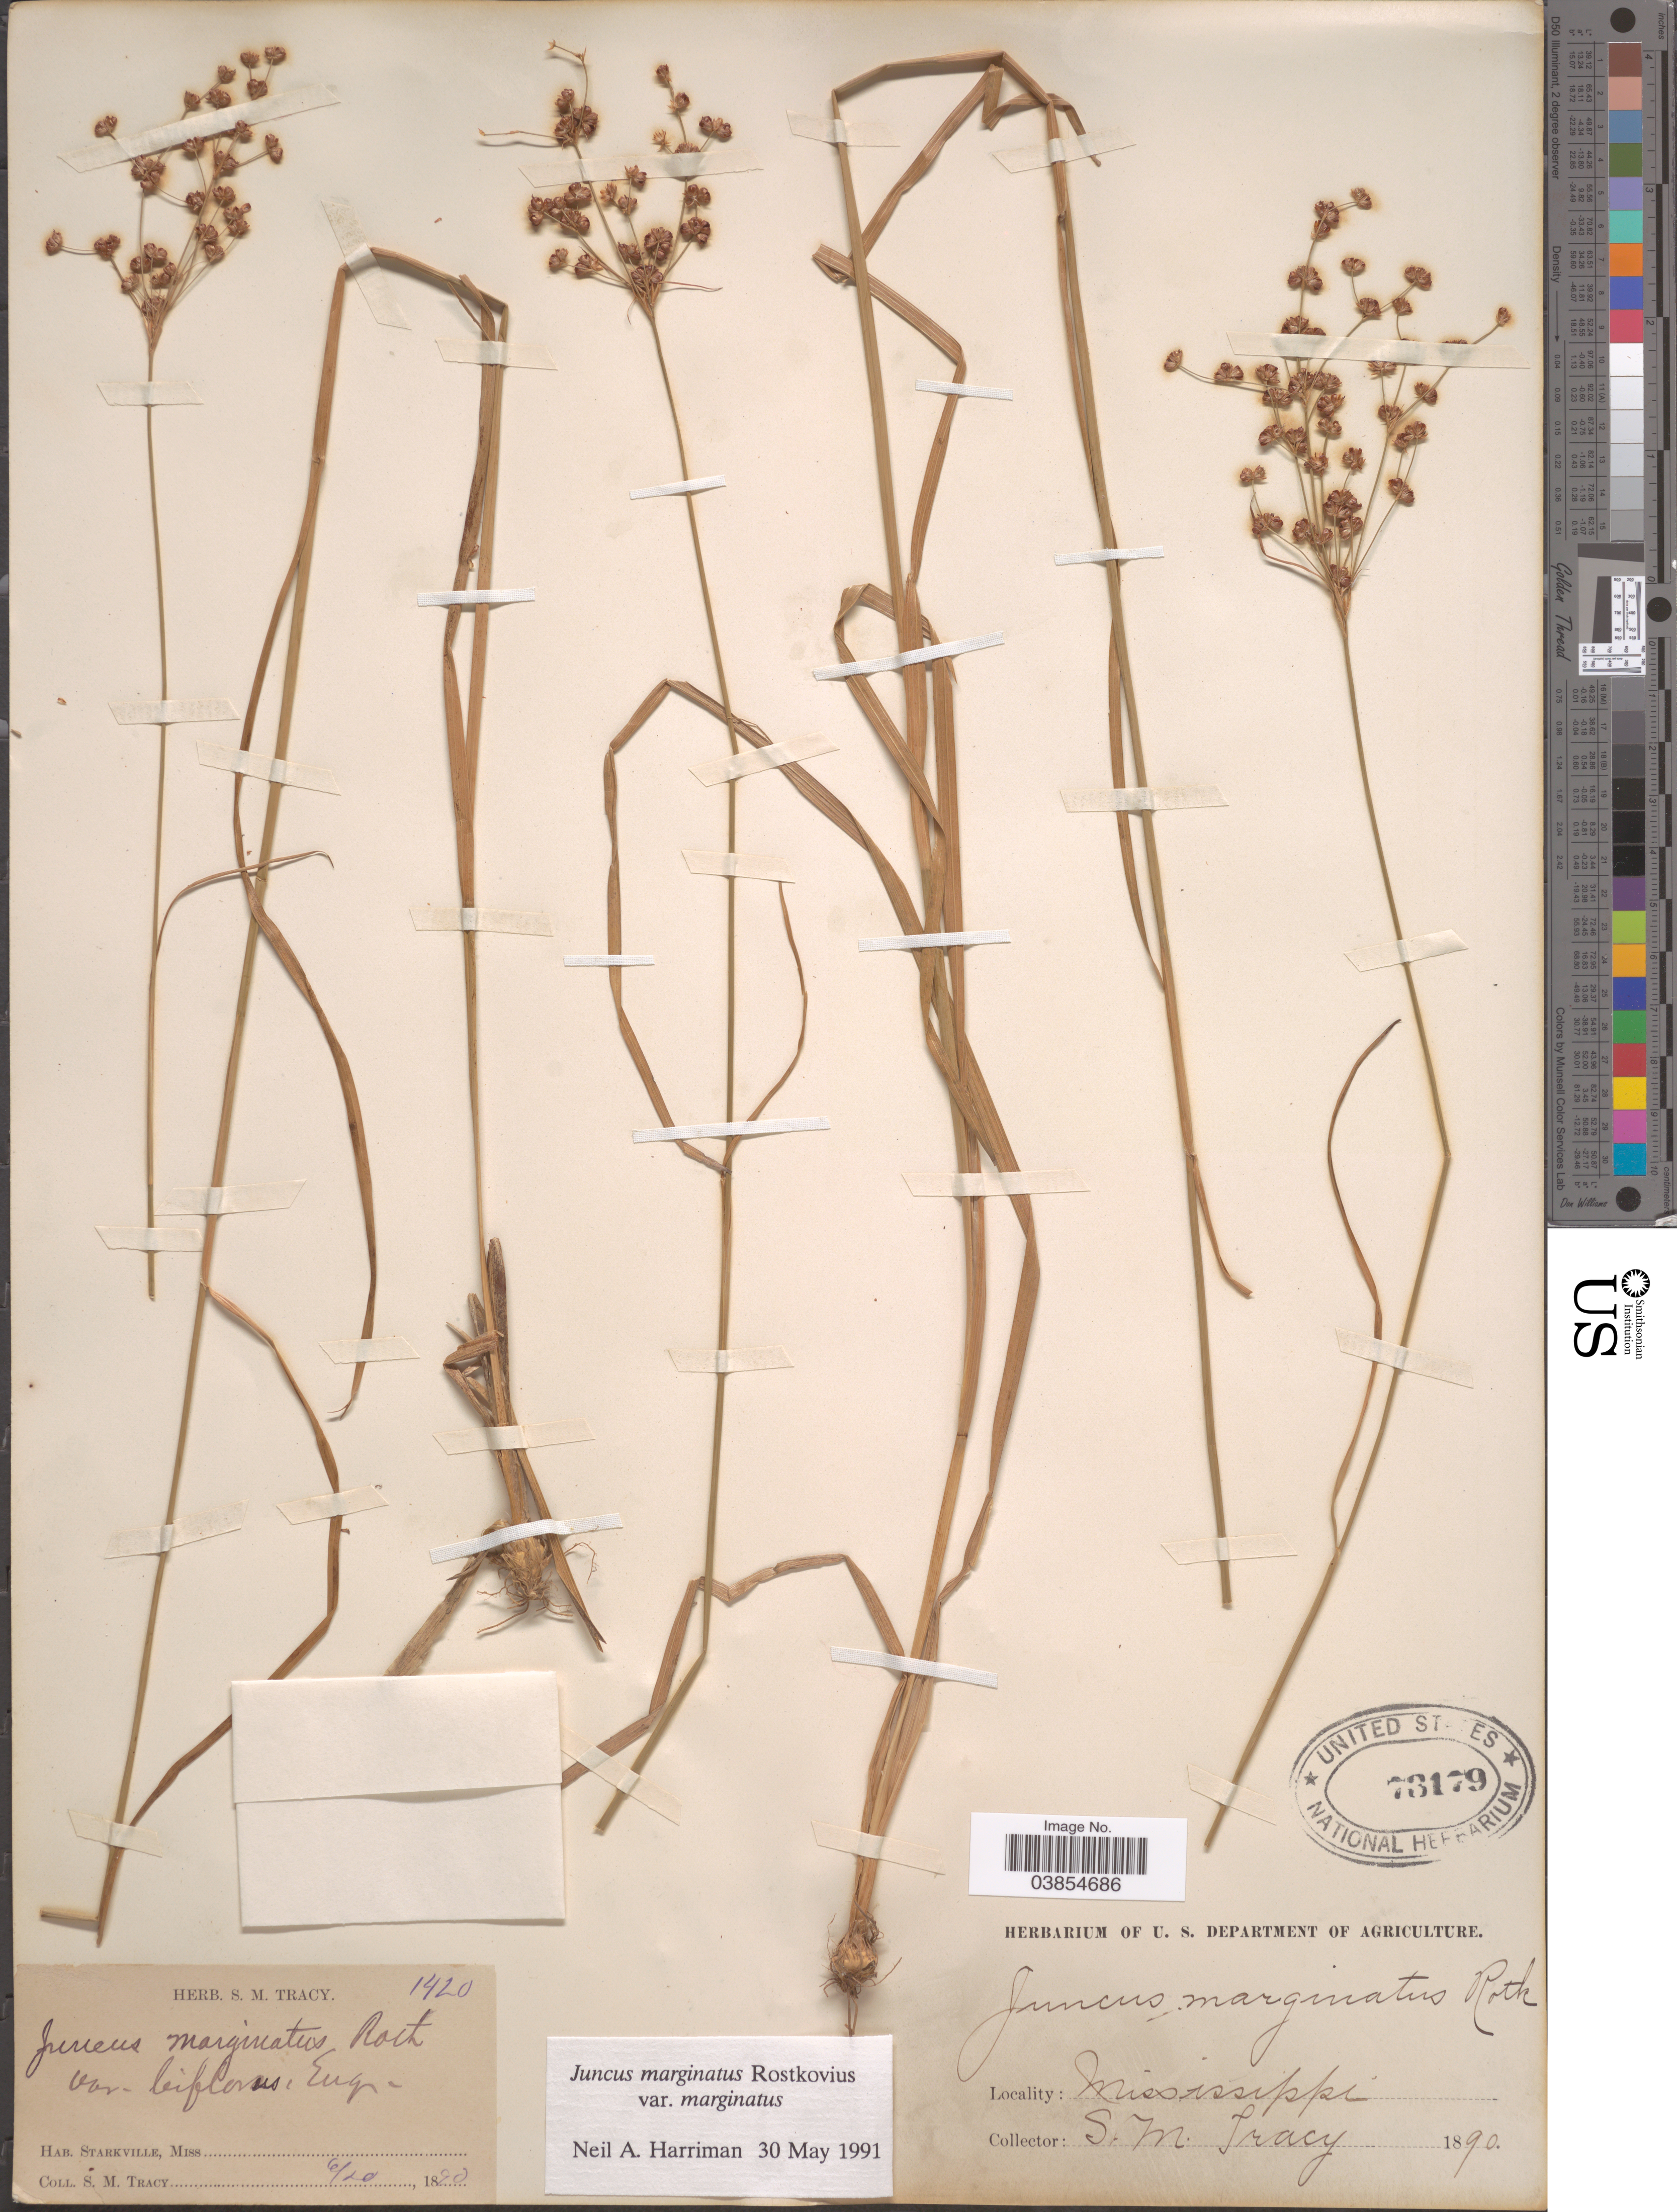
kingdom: Plantae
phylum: Tracheophyta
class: Liliopsida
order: Poales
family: Juncaceae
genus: Juncus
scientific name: Juncus marginatus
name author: Rostk.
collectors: S. M. Tracy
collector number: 1420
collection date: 1890-06-20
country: United States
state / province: Mississippi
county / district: Oktibbeha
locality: Starkville.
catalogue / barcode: US 73179